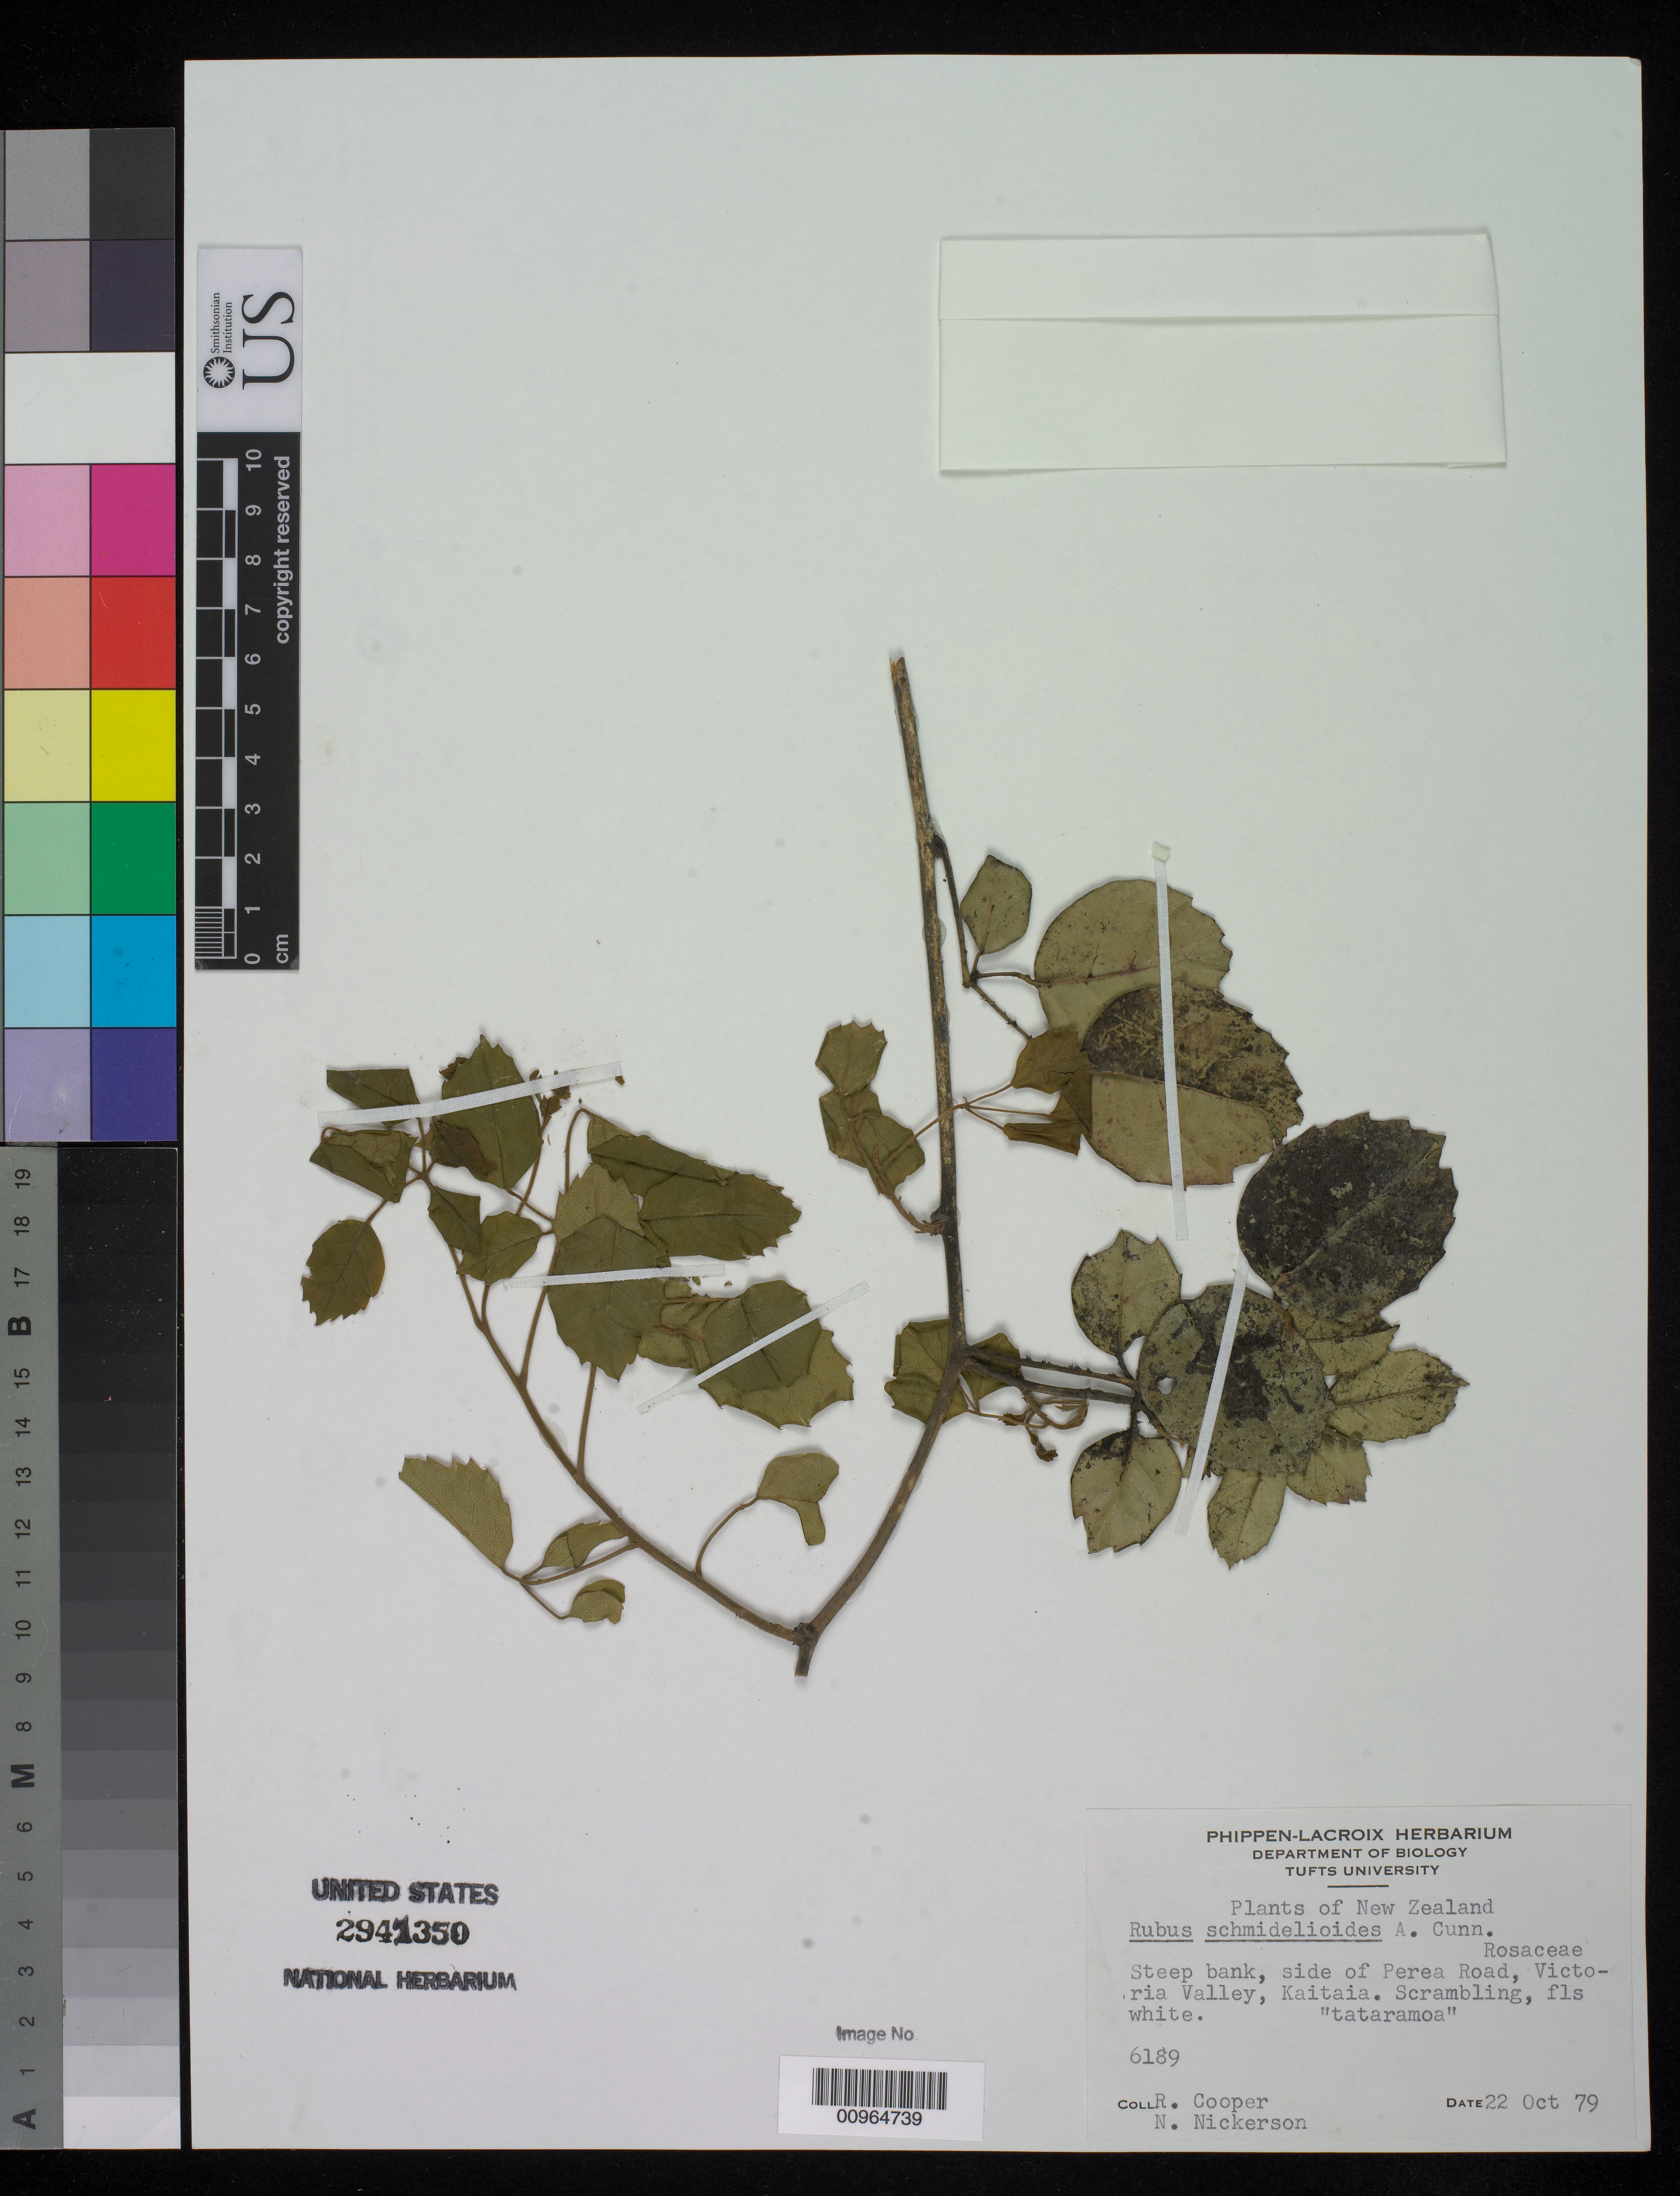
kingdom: Plantae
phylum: Tracheophyta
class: Magnoliopsida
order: Rosales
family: Rosaceae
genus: Rubus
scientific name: Rubus schmidelioides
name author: A. Cunn.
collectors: R. Cooper & N. Nickerson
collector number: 6189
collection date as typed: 22 Oct 1979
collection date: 1979-10-22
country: New Zealand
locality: Victoria Valley, Kaitaia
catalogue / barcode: US 2941350